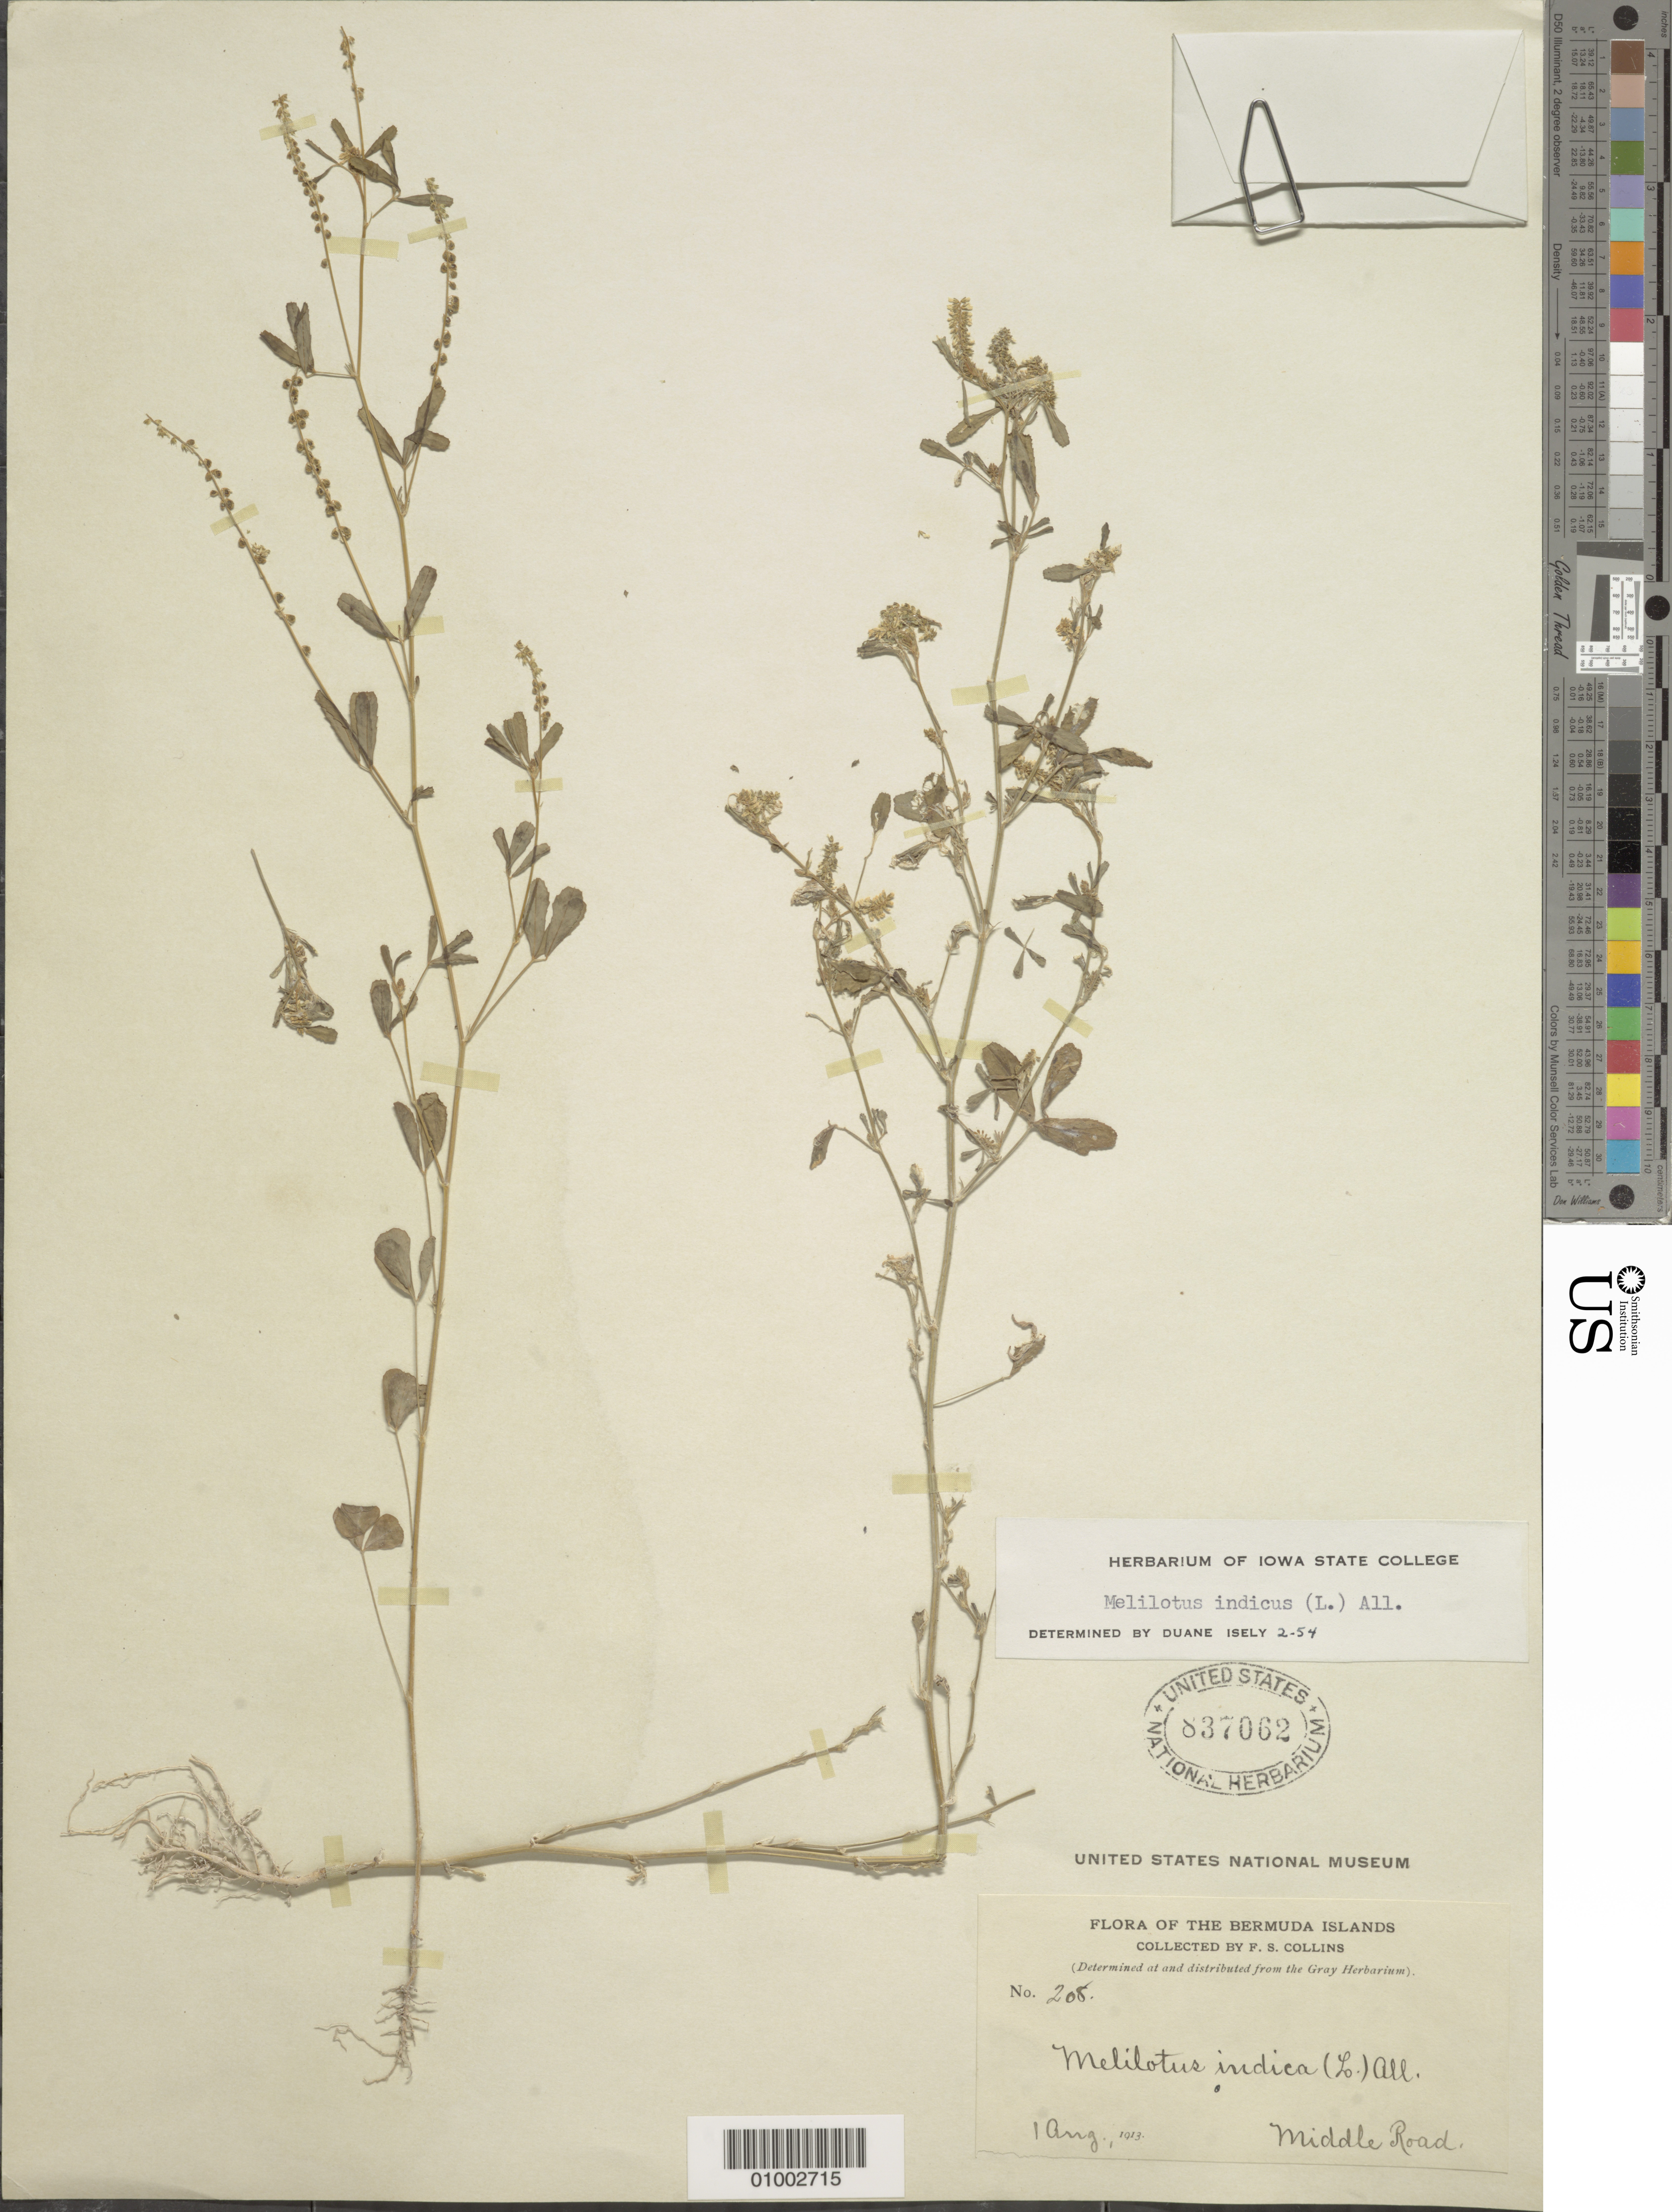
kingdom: Plantae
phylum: Tracheophyta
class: Magnoliopsida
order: Fabales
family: Fabaceae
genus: Melilotus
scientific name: Melilotus indicus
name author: (L.) All.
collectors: F. Collins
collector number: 208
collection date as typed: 01 Aug 1913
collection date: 1913-08-01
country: Bermuda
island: Bermuda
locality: Middle Road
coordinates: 0 N, 0 E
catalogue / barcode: US 837062